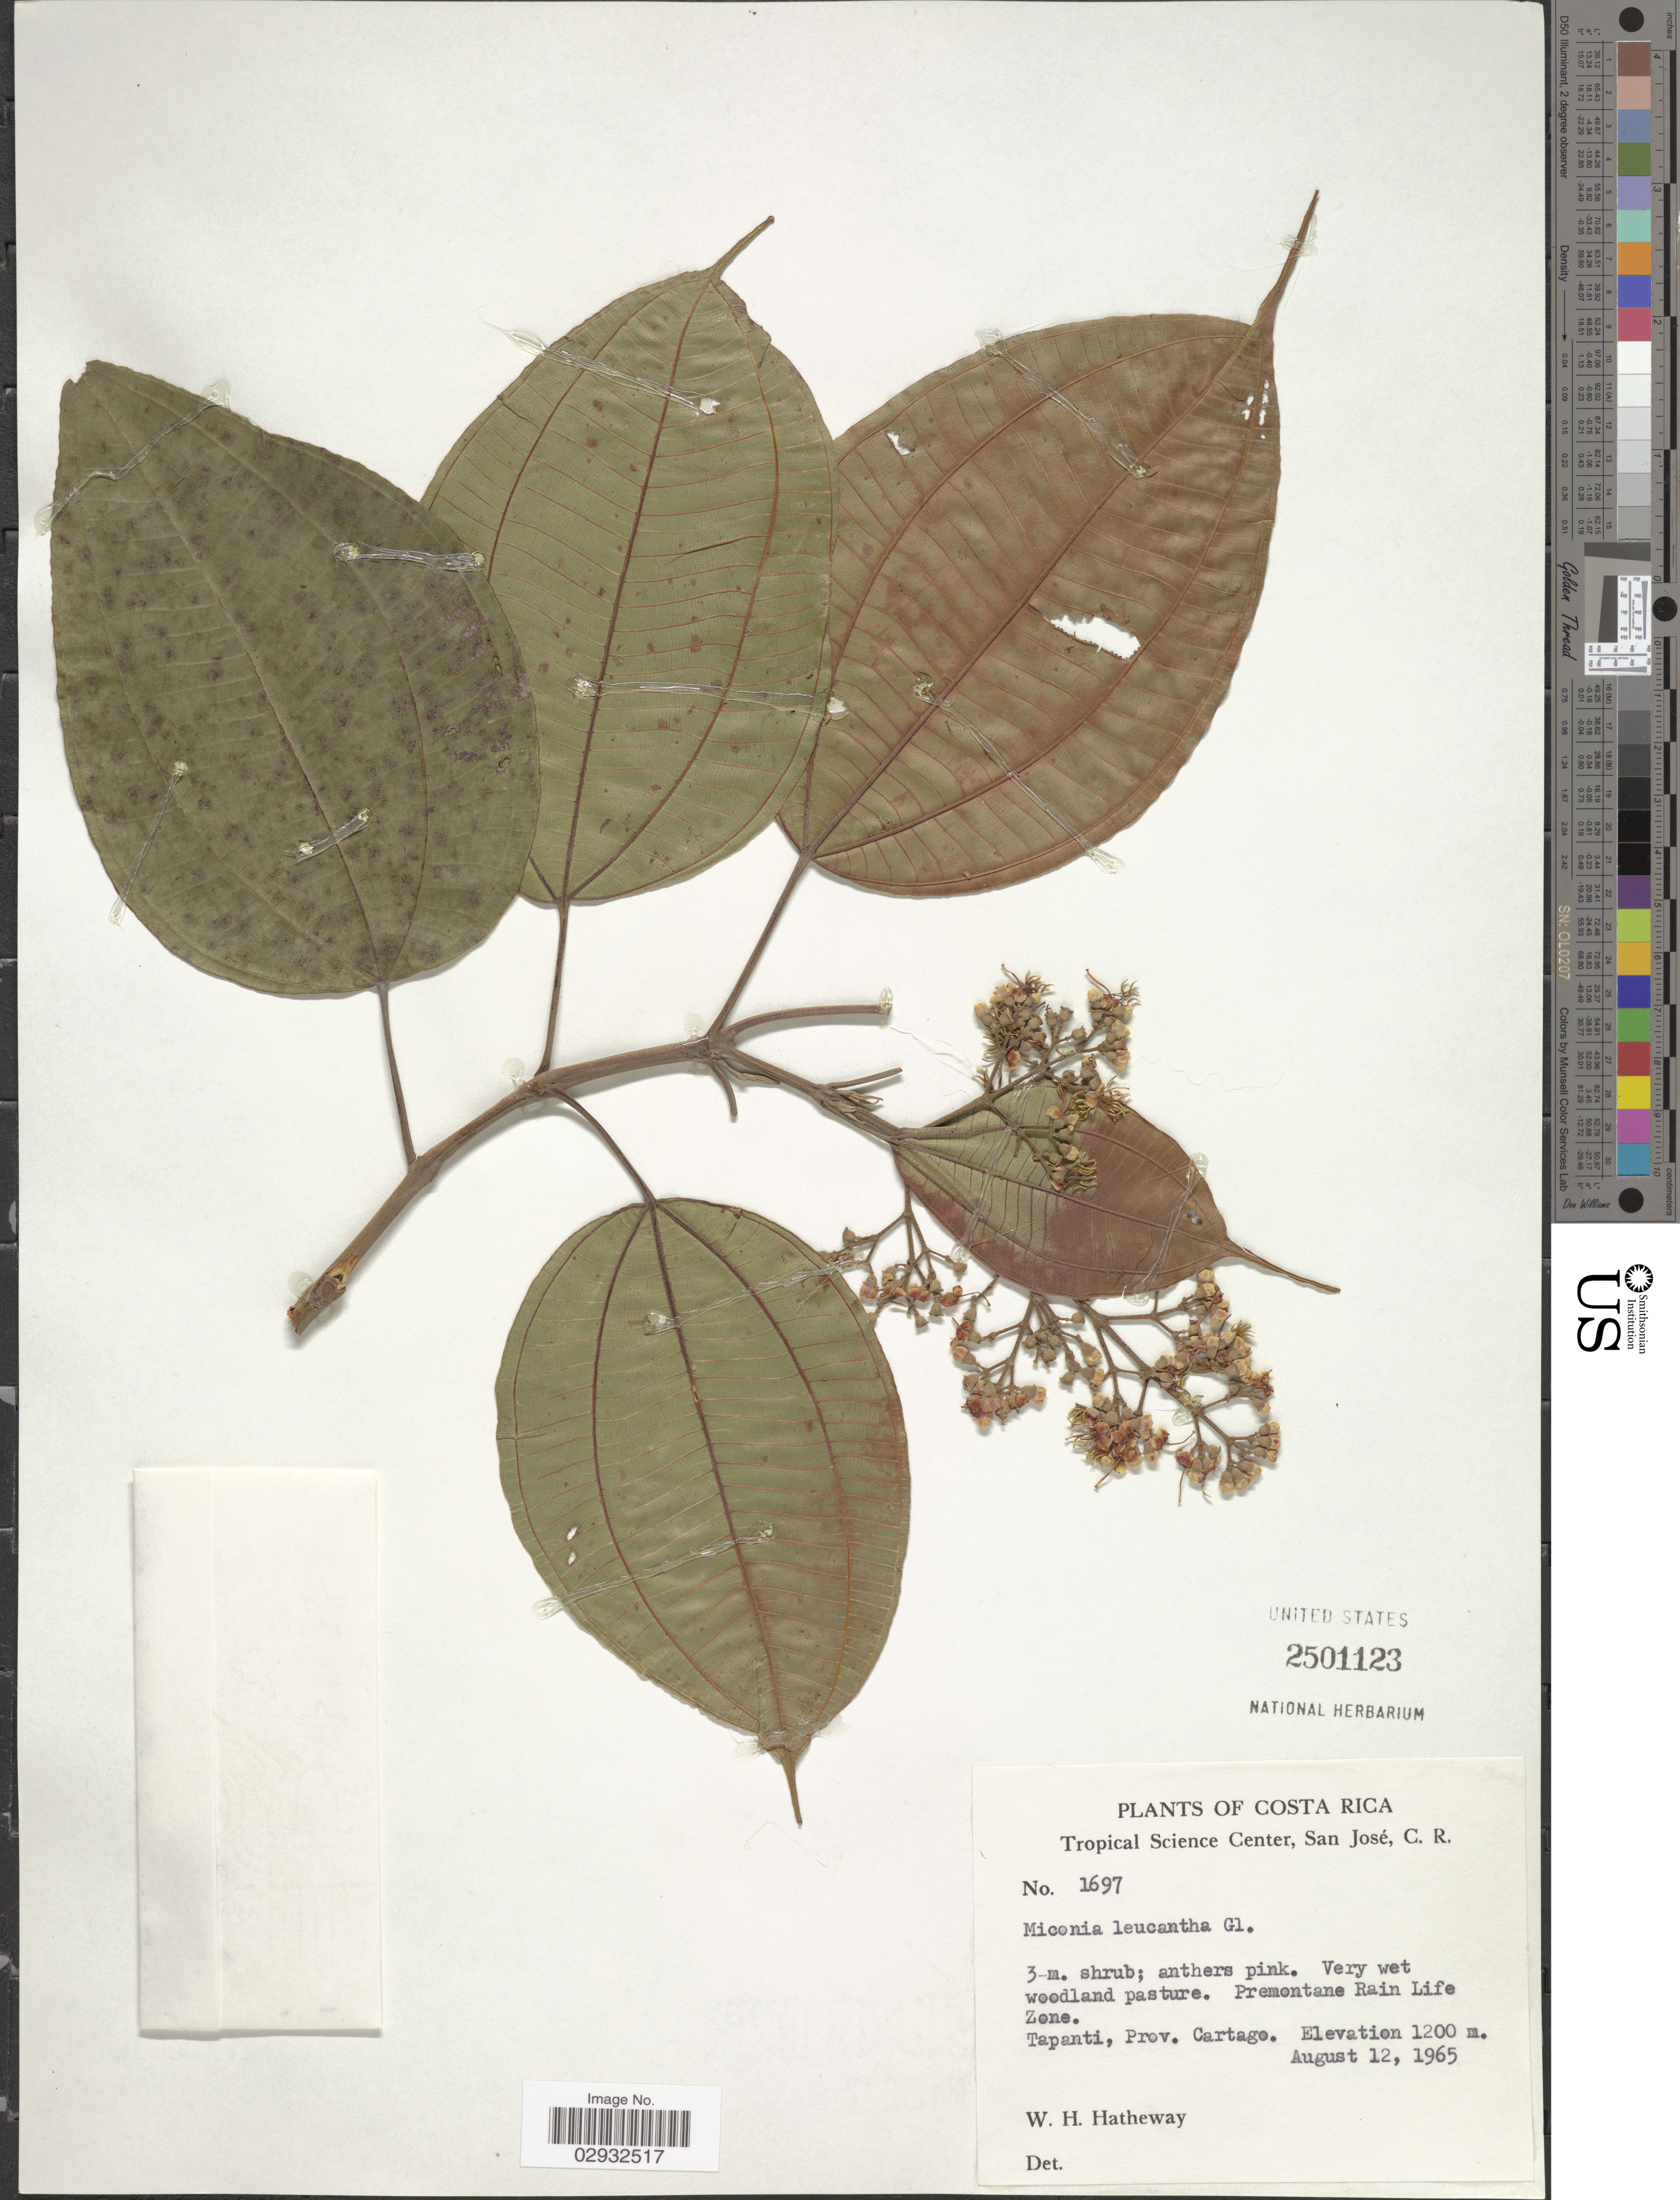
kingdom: Plantae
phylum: Tracheophyta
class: Magnoliopsida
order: Myrtales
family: Melastomataceae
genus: Miconia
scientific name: Miconia donaeana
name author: Naudin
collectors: W. H. Hatheway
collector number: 1697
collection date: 1965-04-12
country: Costa Rica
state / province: Cartago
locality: Premontane Rain Life Zone. Tapanti.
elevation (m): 1200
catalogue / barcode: US 2501123